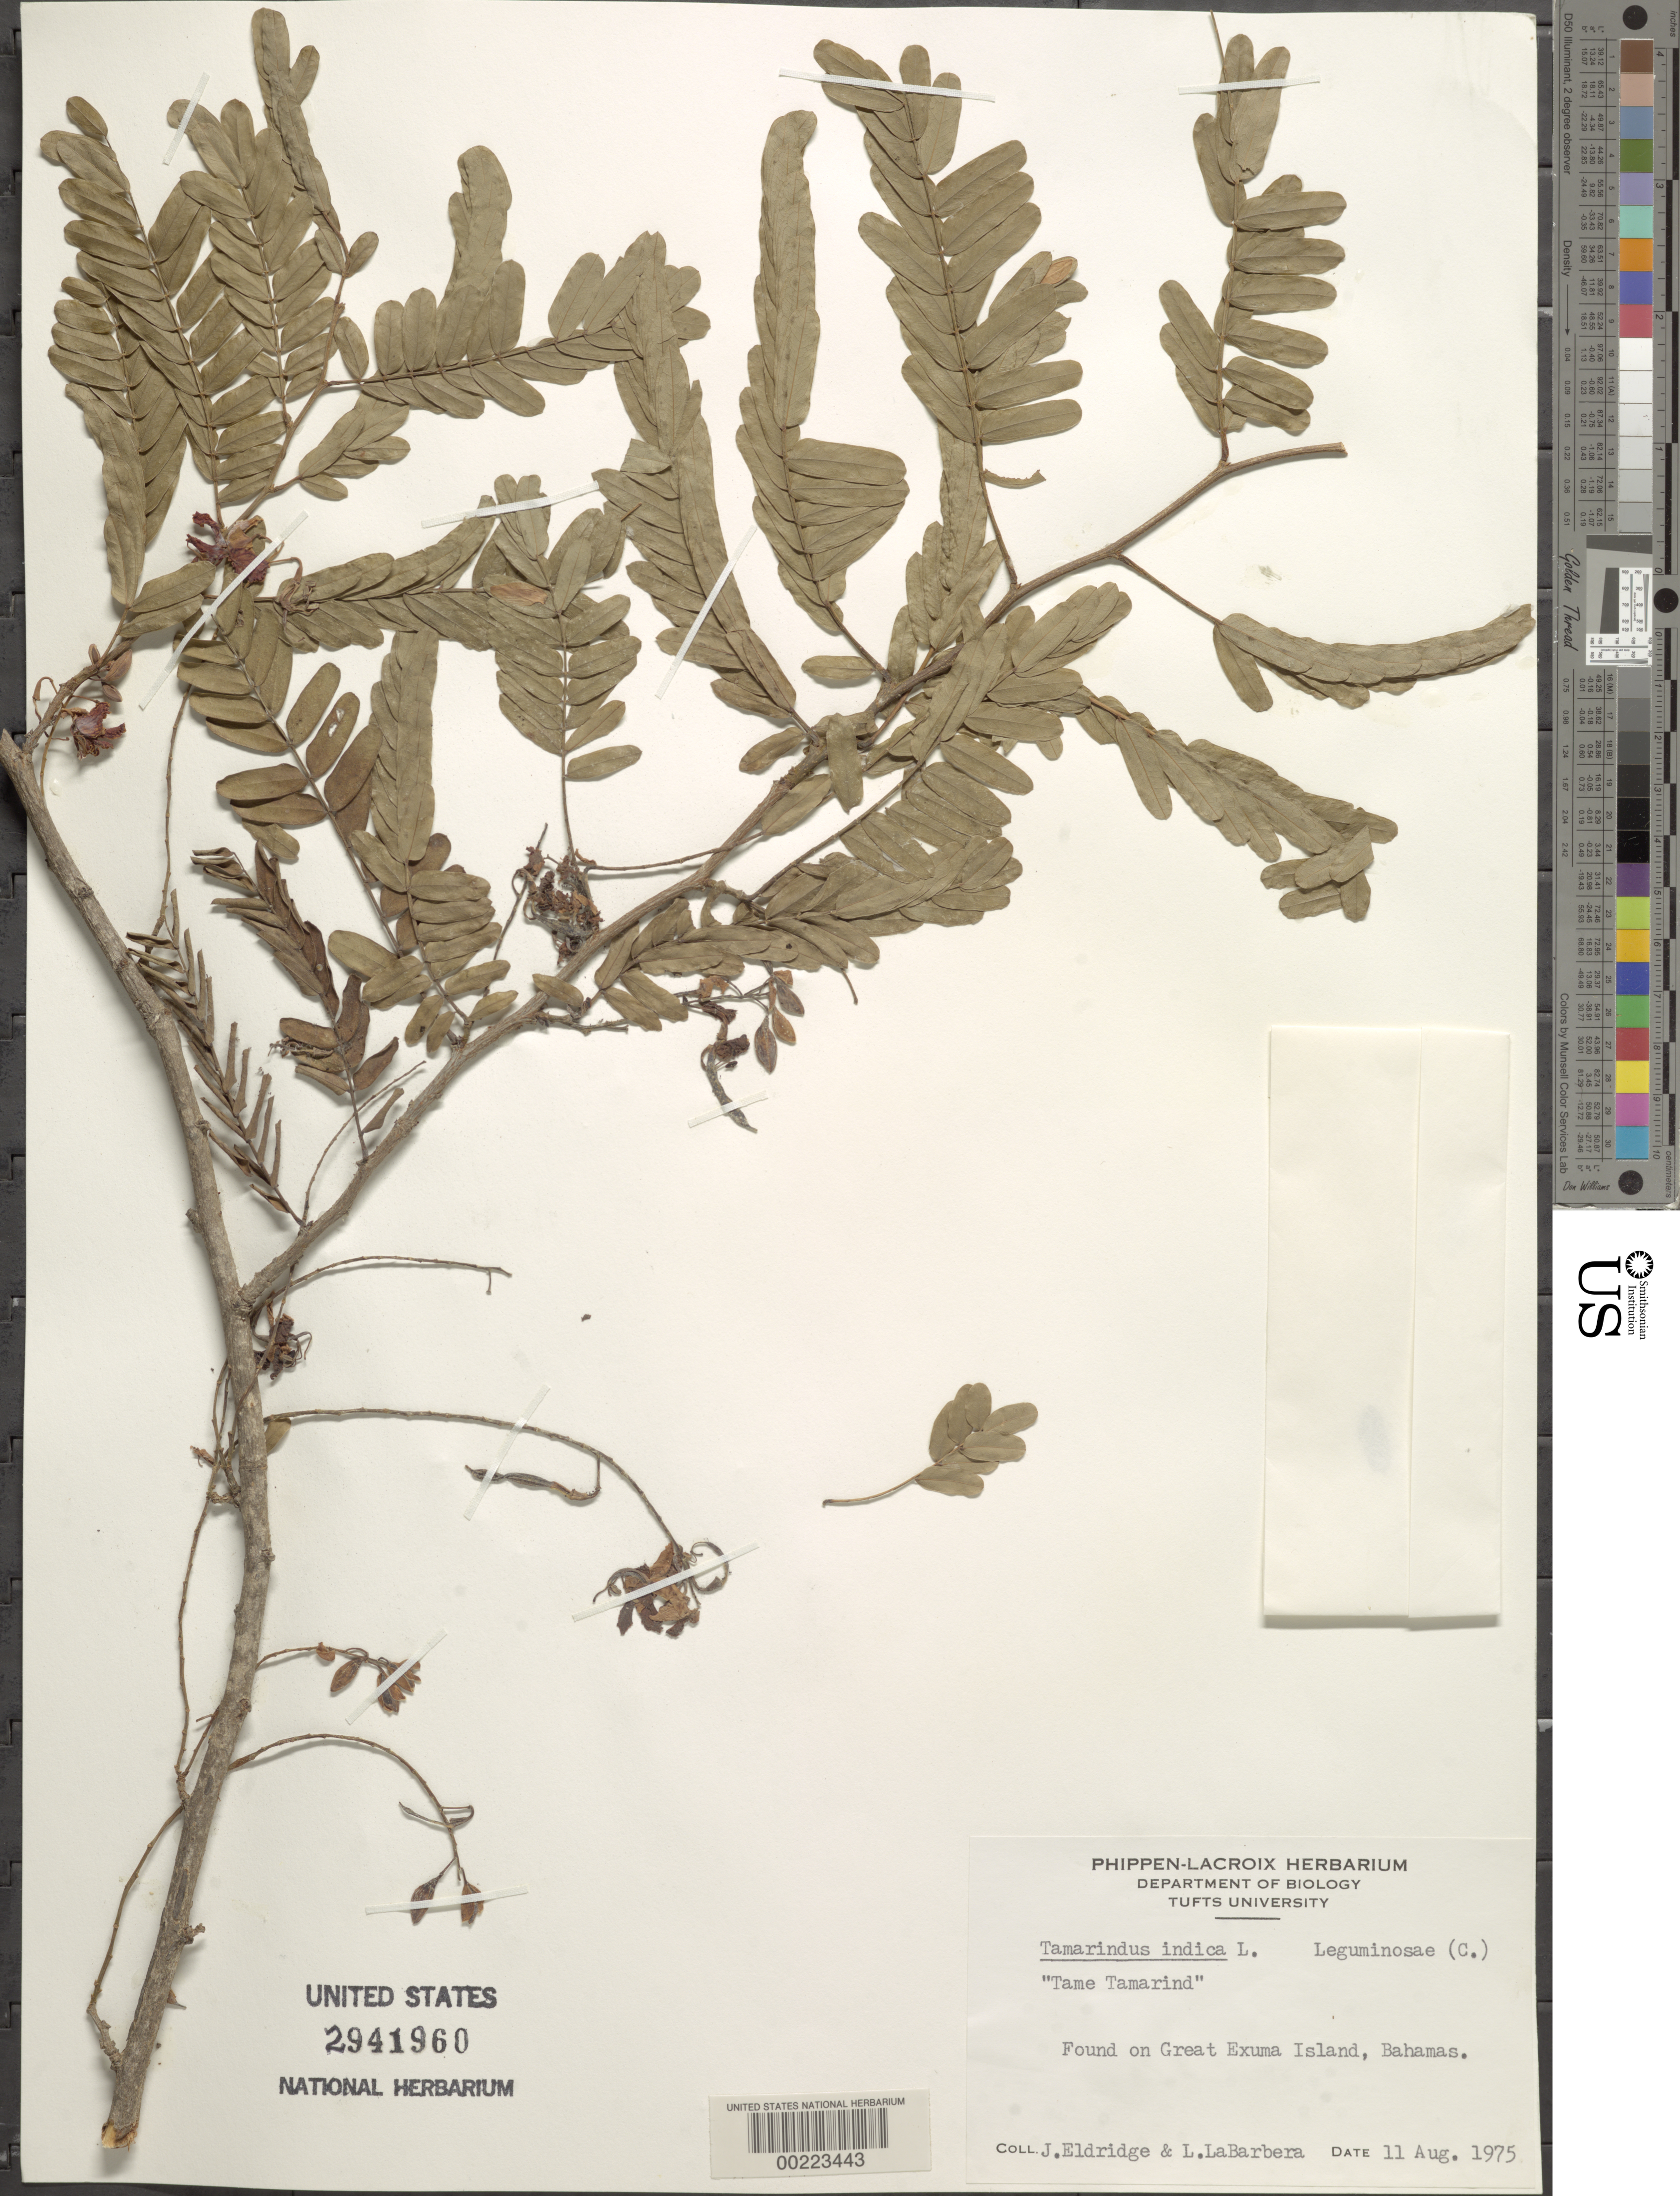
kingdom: Plantae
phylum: Tracheophyta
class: Magnoliopsida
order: Fabales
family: Fabaceae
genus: Tamarindus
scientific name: Tamarindus indica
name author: L.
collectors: J. Eldridge & L. Labarbera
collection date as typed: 11 Aug 1975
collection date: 1975-08-11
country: Bahamas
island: Great Exuma Island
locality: Great exuma island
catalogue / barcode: US 2941960